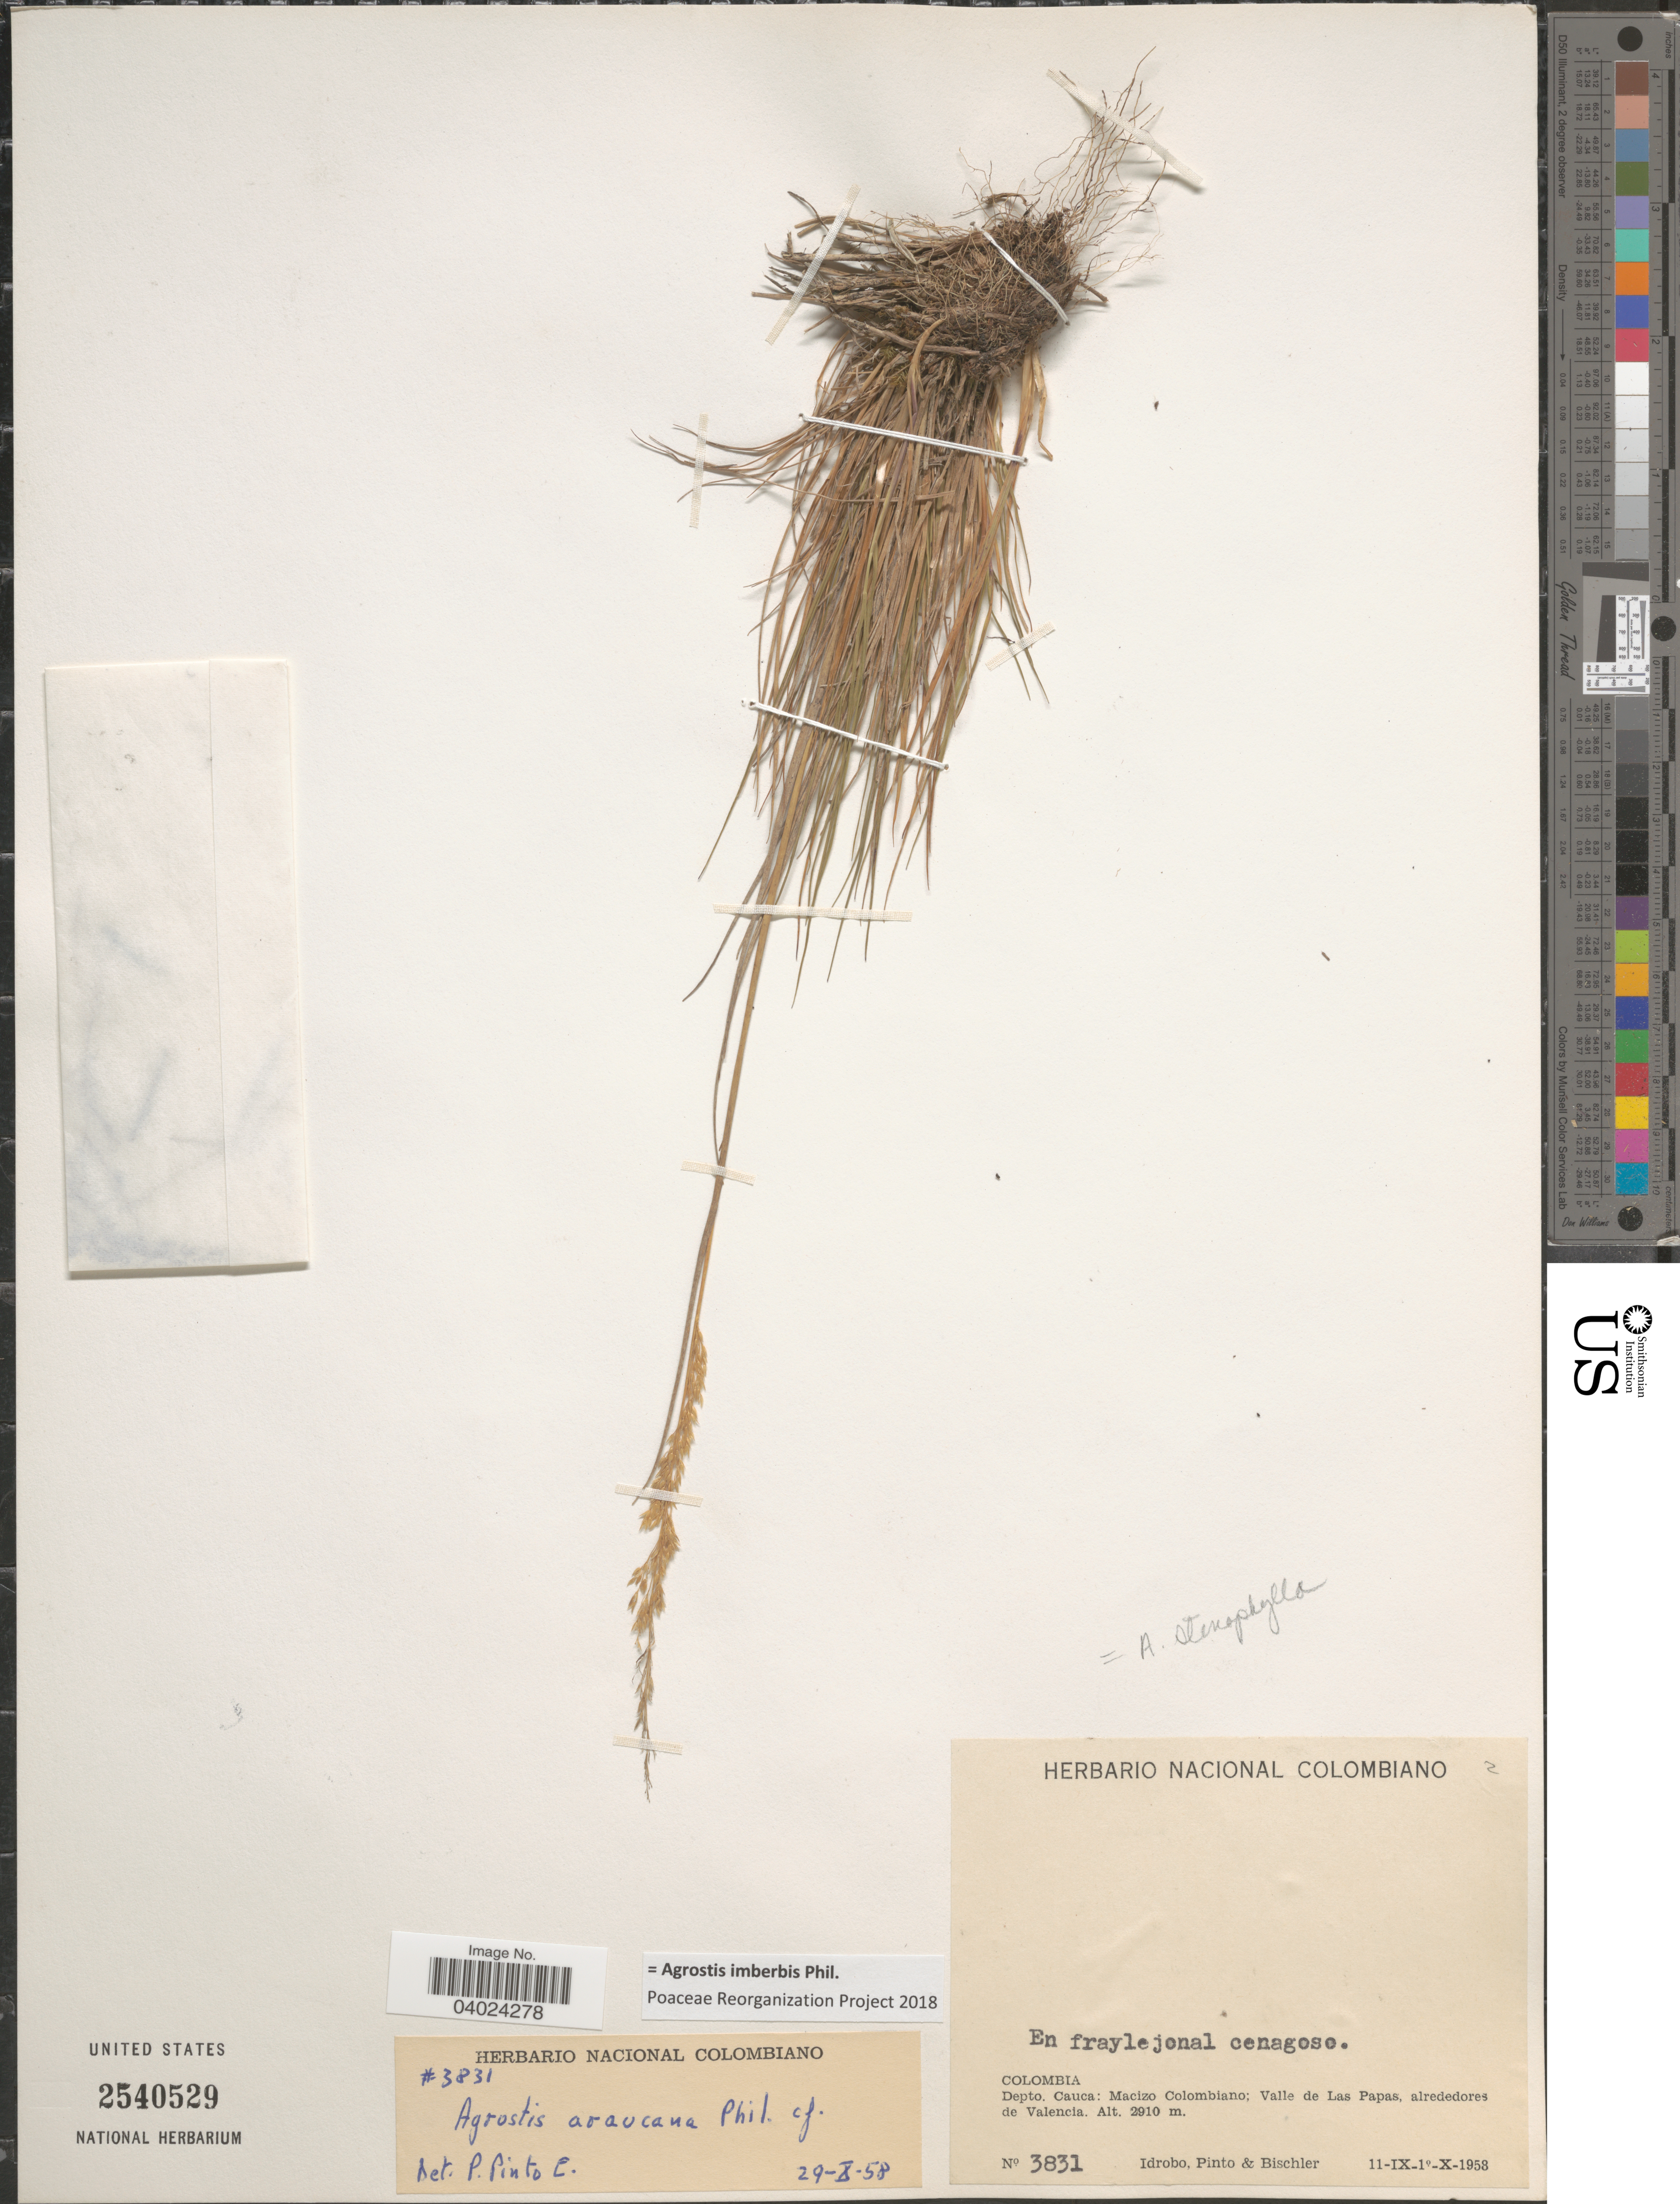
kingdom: Plantae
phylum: Tracheophyta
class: Liliopsida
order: Poales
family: Poaceae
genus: Agrostis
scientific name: Agrostis imberbis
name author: Phil.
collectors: -- Idrobo, Pinto, -- & -. Bischler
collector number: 3831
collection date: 1958-09-11/1958-10-01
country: Colombia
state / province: Cauca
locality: Depto. Cauca: Macizo Colombiano; Valle de Las Papas, alrededores de Valencia.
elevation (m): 2910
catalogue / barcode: US 2540529